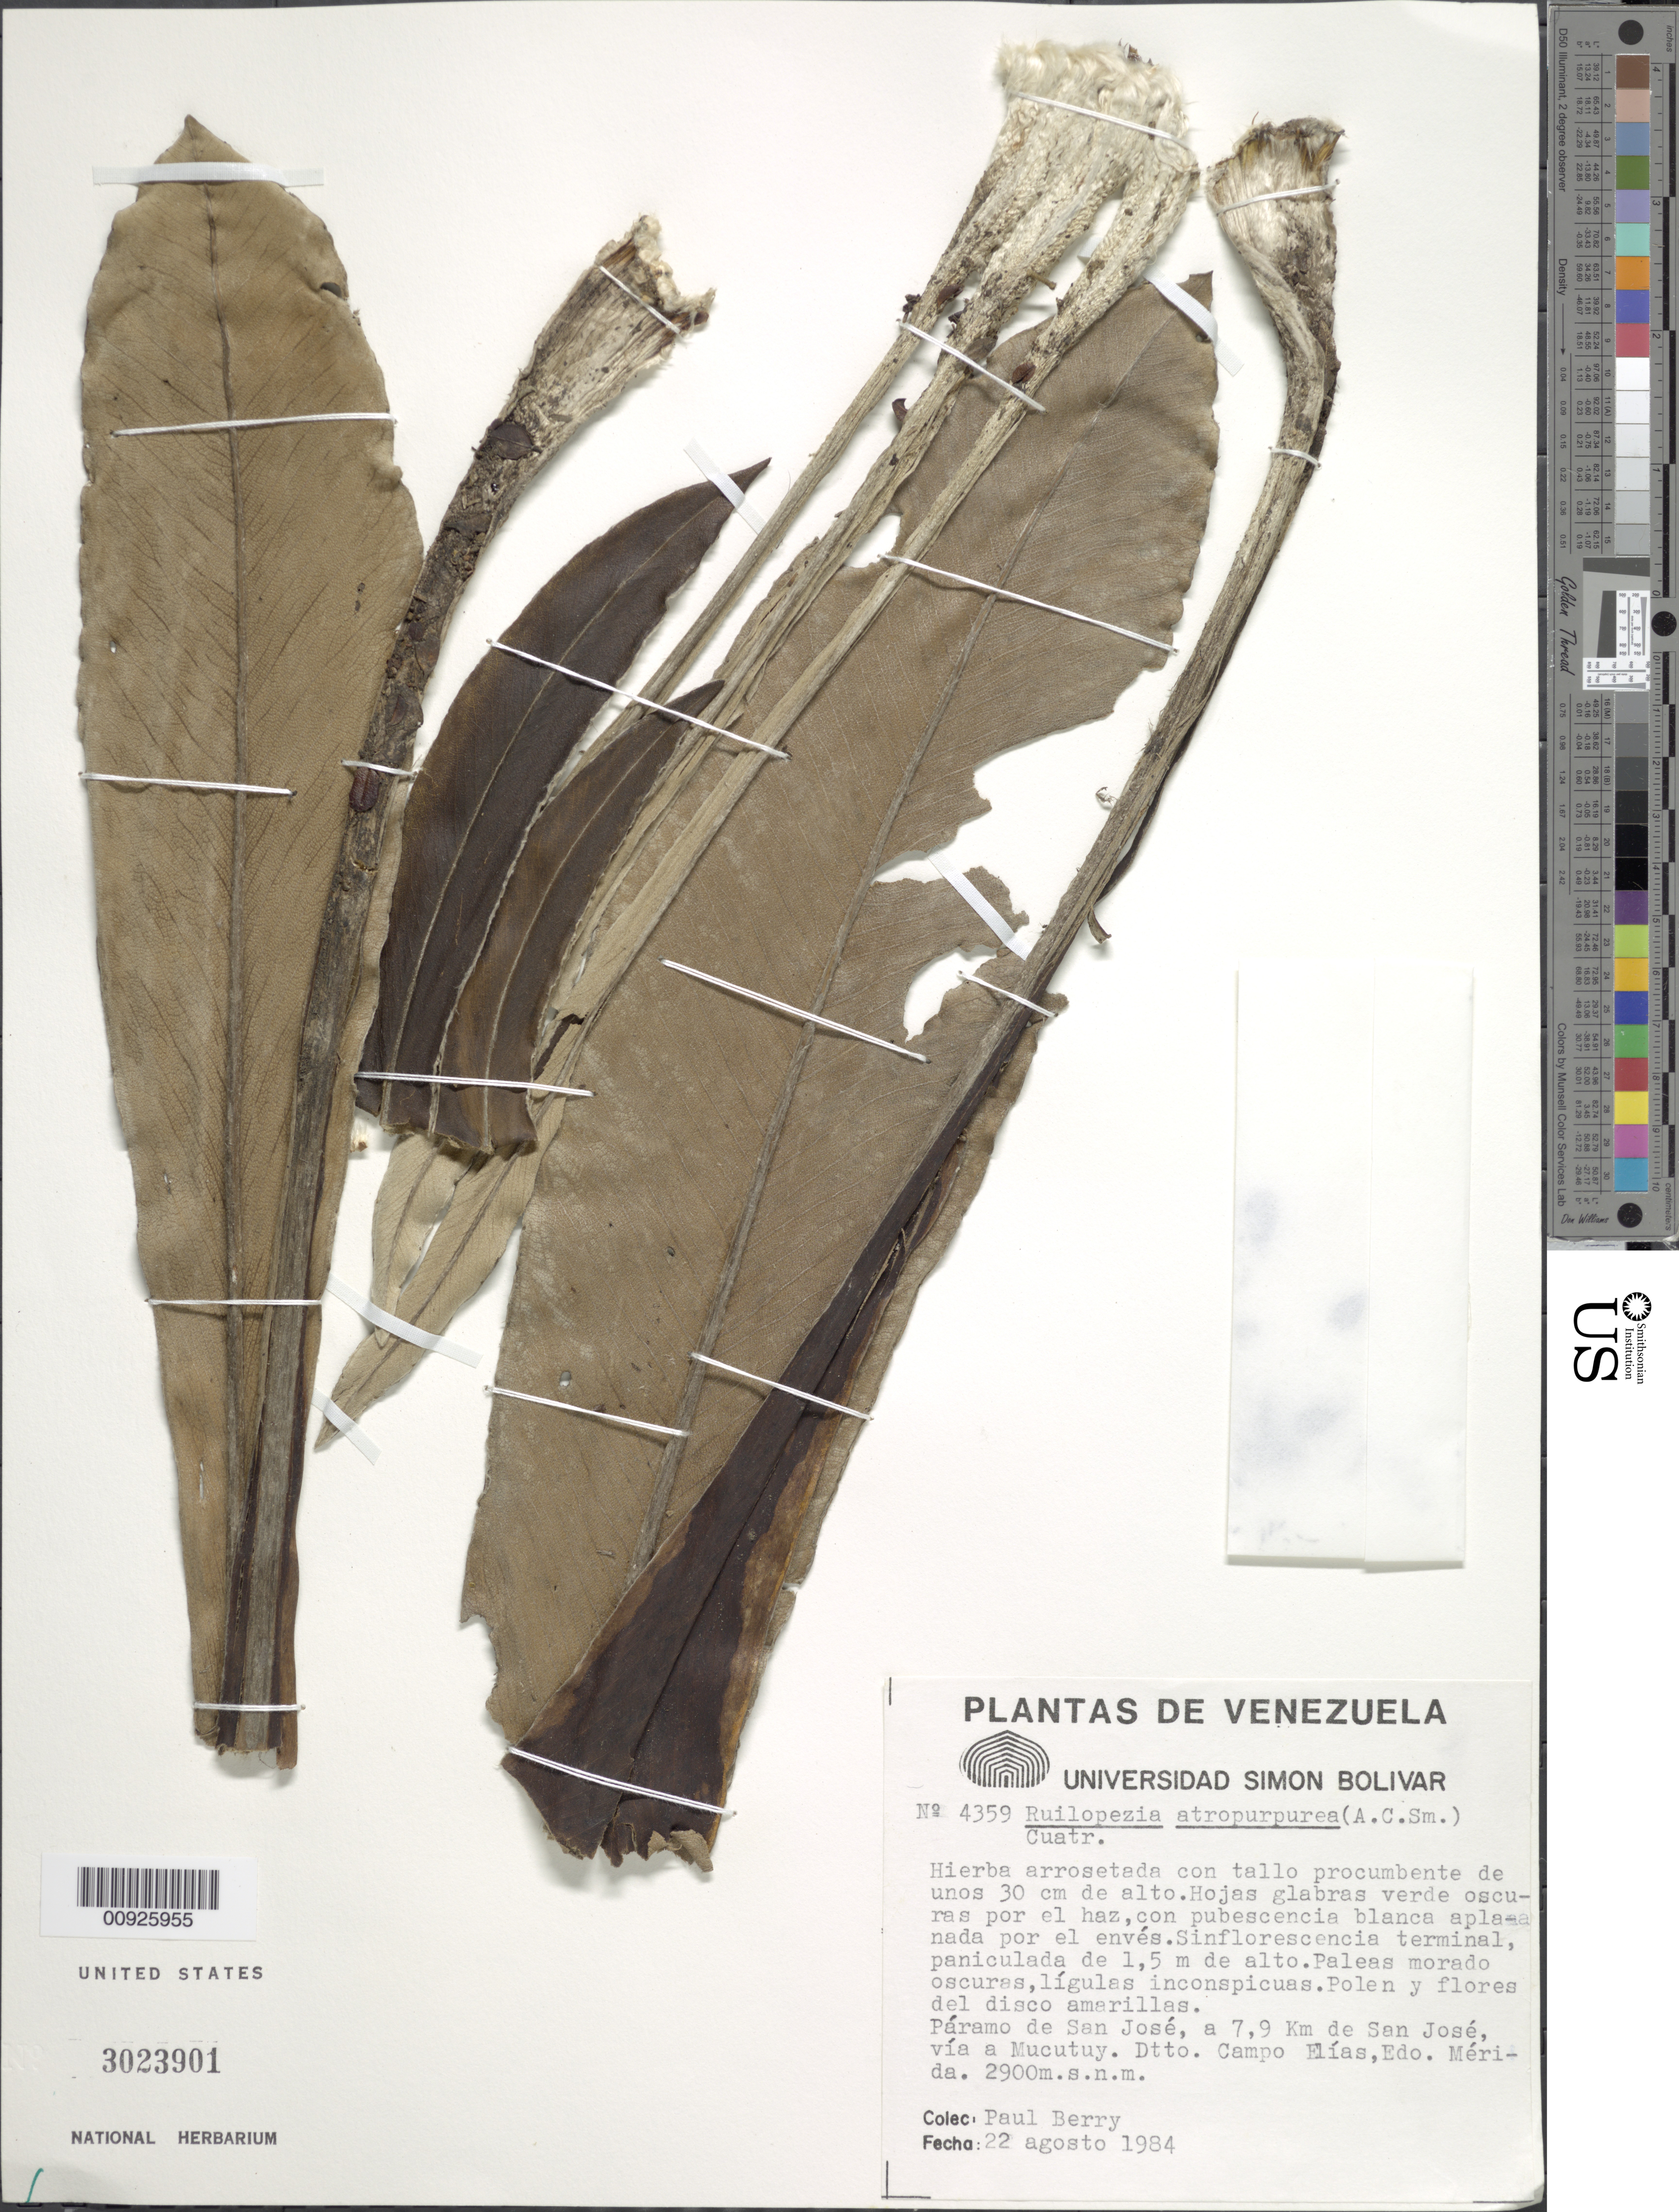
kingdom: Plantae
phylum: Tracheophyta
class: Magnoliopsida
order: Asterales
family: Asteraceae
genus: Ruilopezia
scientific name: Ruilopezia atropurpurea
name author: (A.C. Sm.) Cuatrec.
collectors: P. E. Berry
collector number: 4359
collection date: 1984-08-22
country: Venezuela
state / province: Mérida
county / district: Campo Elías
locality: Páramo de San José. A 7.9 km de San José, vía a Mucutuy. Distrito Campo Elías.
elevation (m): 2900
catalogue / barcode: US 3023901